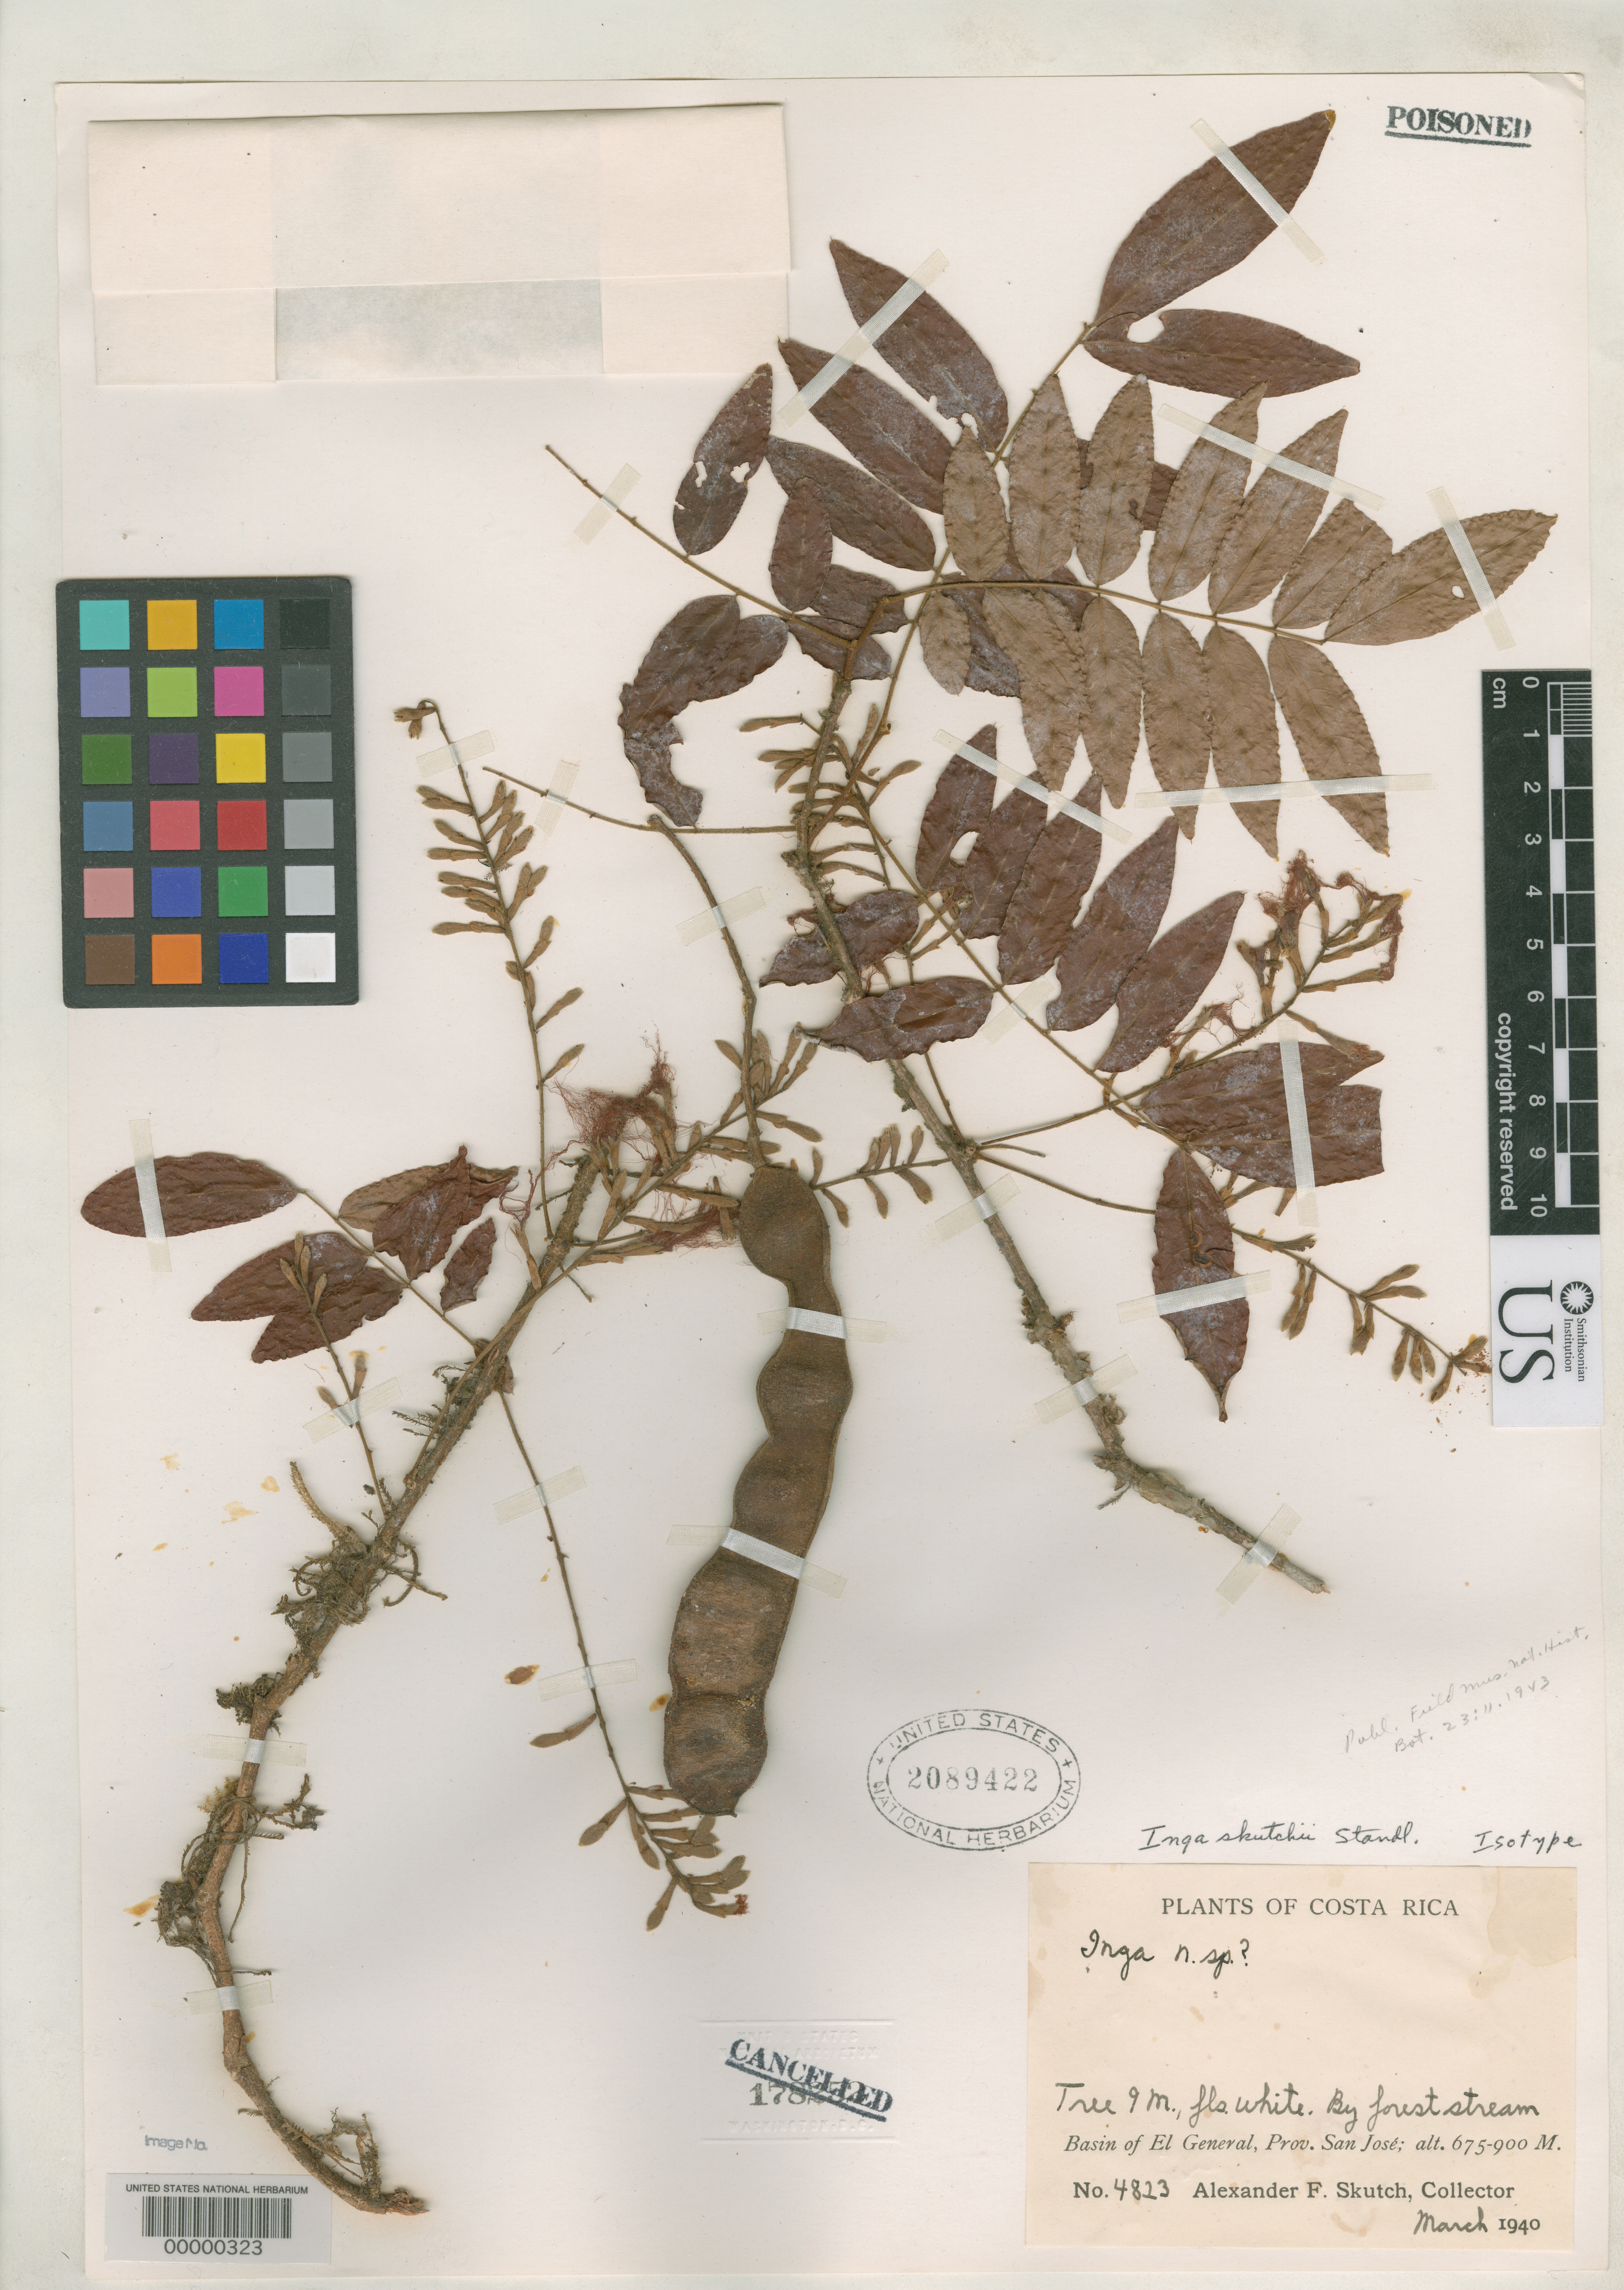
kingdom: Plantae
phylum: Tracheophyta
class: Magnoliopsida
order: Fabales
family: Fabaceae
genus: Inga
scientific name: Inga skutchii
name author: Standl.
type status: Isotype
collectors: A. F. Skutch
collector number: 4823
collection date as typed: Mar 1940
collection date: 1940-03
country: Costa Rica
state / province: San José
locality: Basin of El General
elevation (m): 675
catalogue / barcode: US 2089422